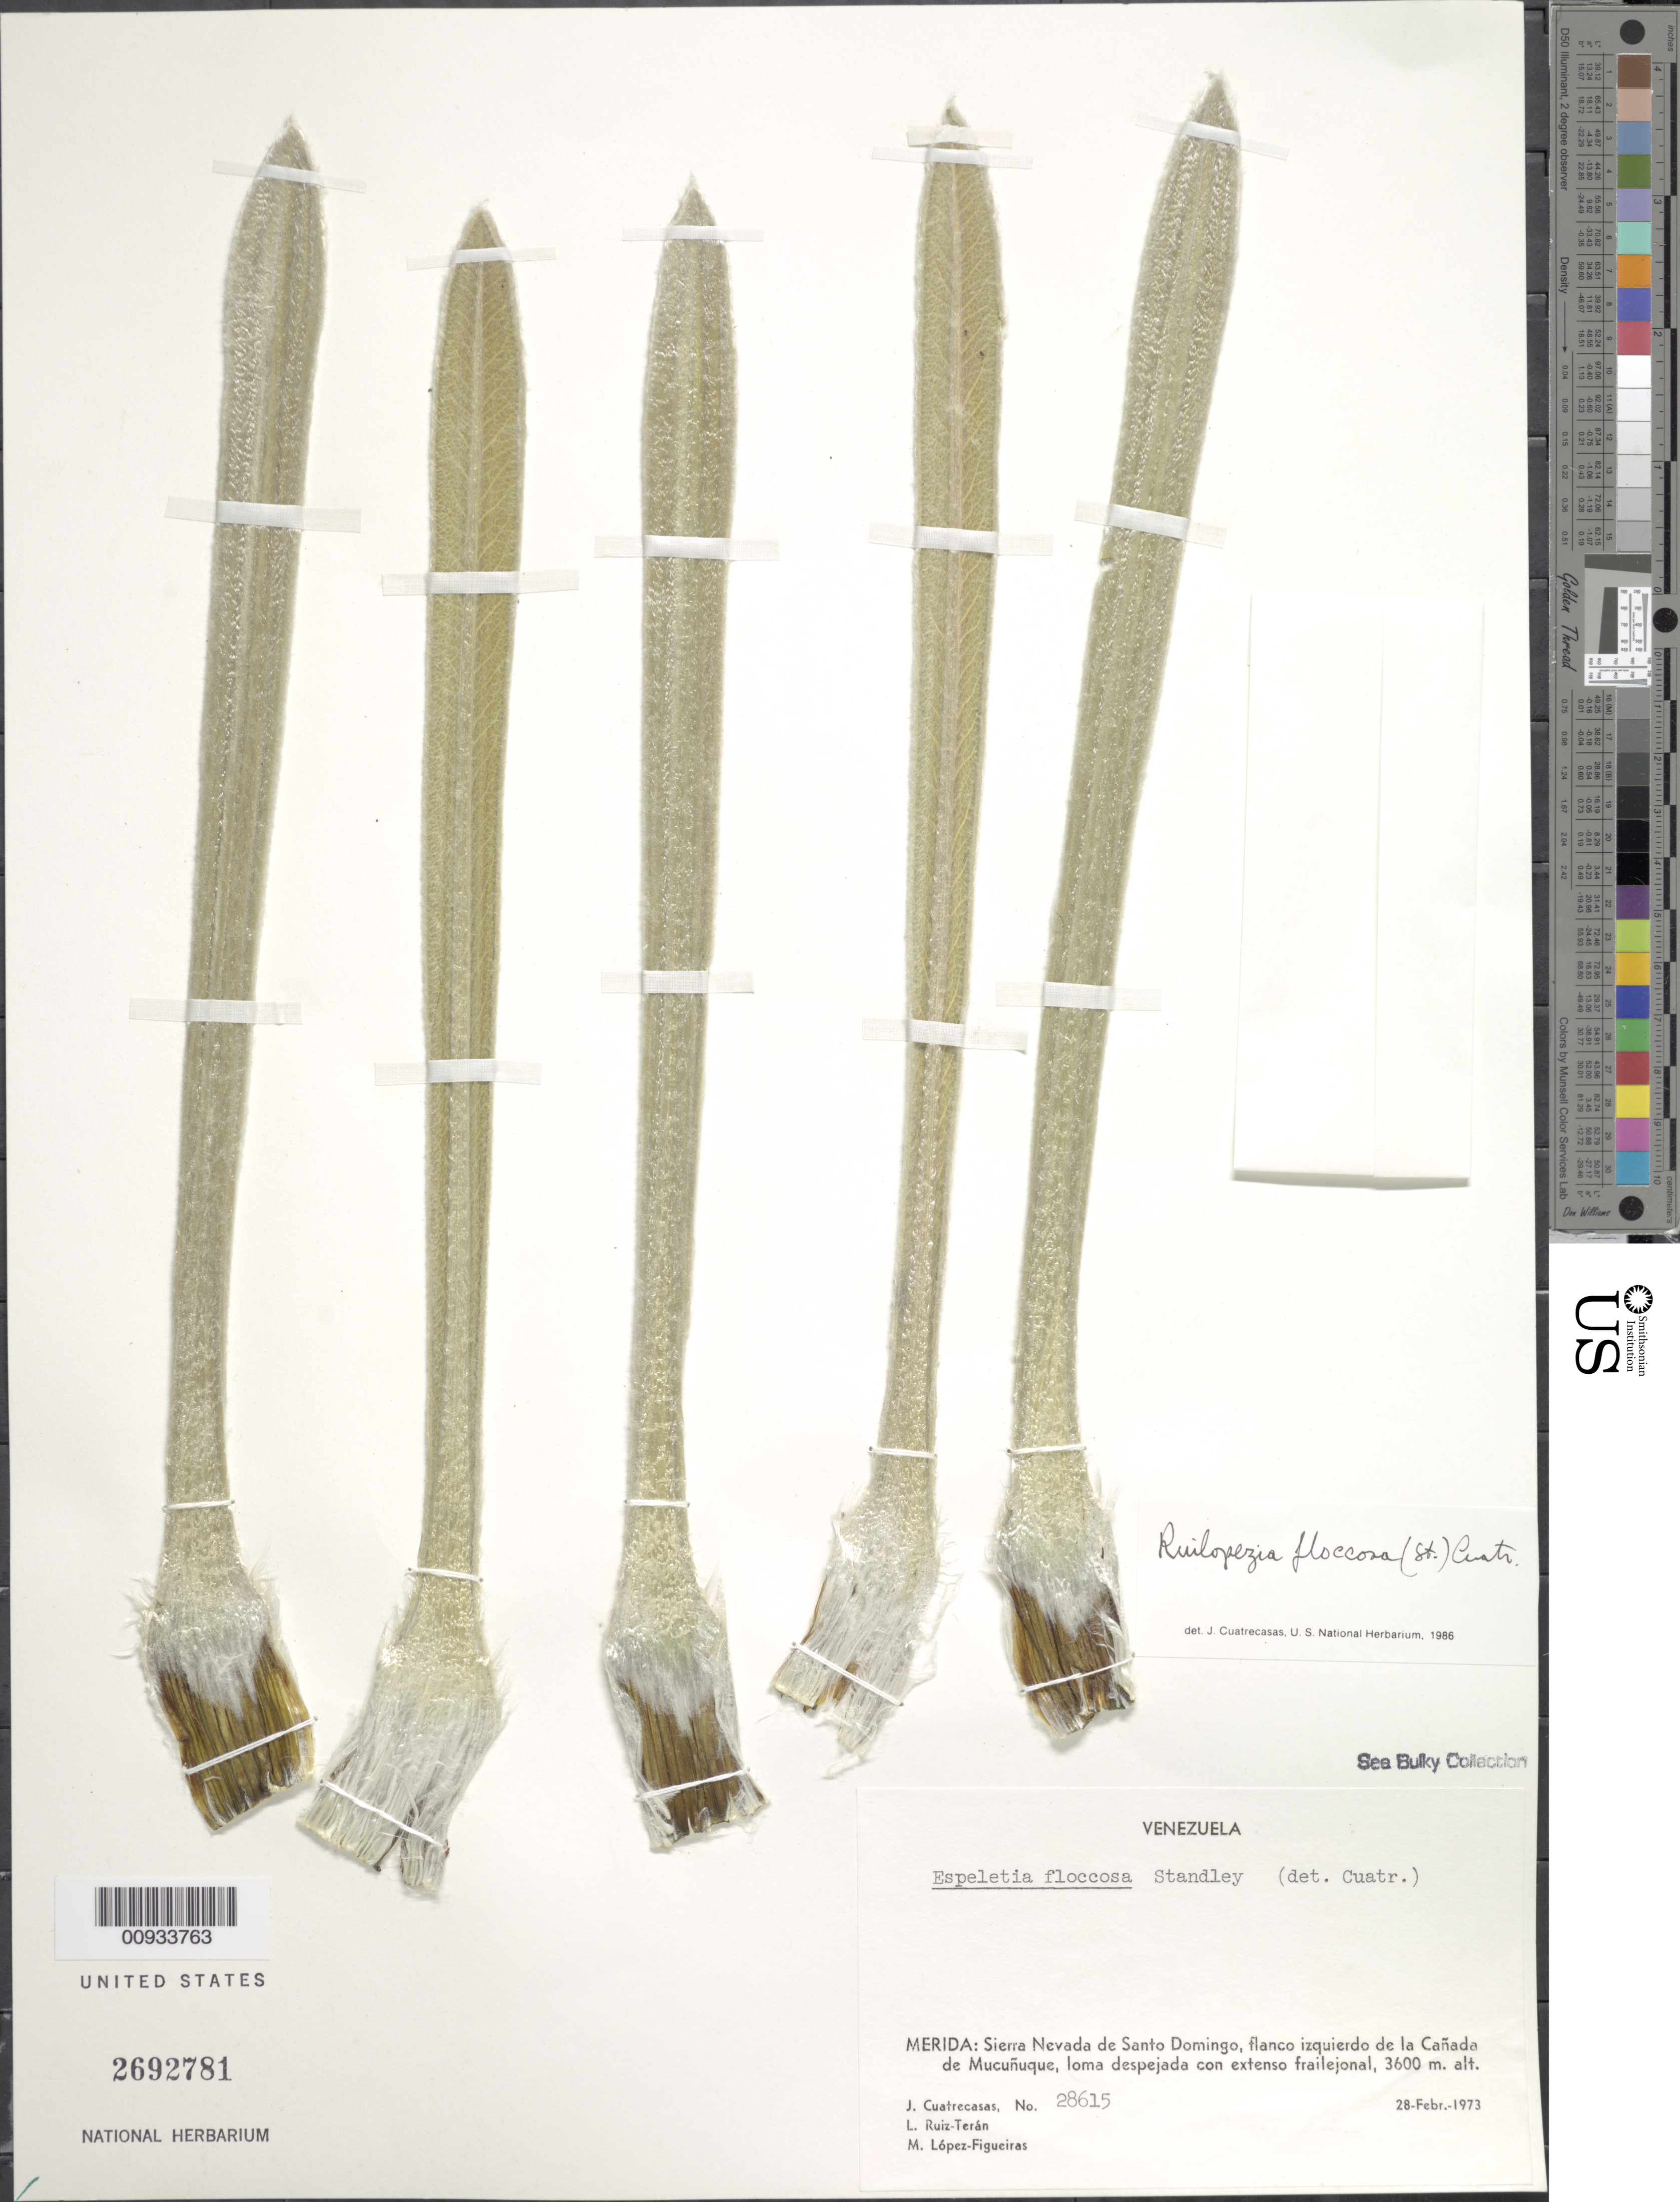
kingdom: Plantae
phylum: Tracheophyta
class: Magnoliopsida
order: Asterales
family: Asteraceae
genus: Ruilopezia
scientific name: Ruilopezia floccosa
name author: (Standl.) Cuatrec.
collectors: J. Cuatrecasas, L. E. Ruíz-Terán & M. López Figueiras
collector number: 28615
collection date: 1973-02-28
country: Venezuela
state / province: Mérida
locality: Sierra Nevada de Santo Domingo, flanco izquierdo de la Cañada de Mucuñuque, loma despejada con extenso fralejonal.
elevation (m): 3600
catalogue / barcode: US 2692781